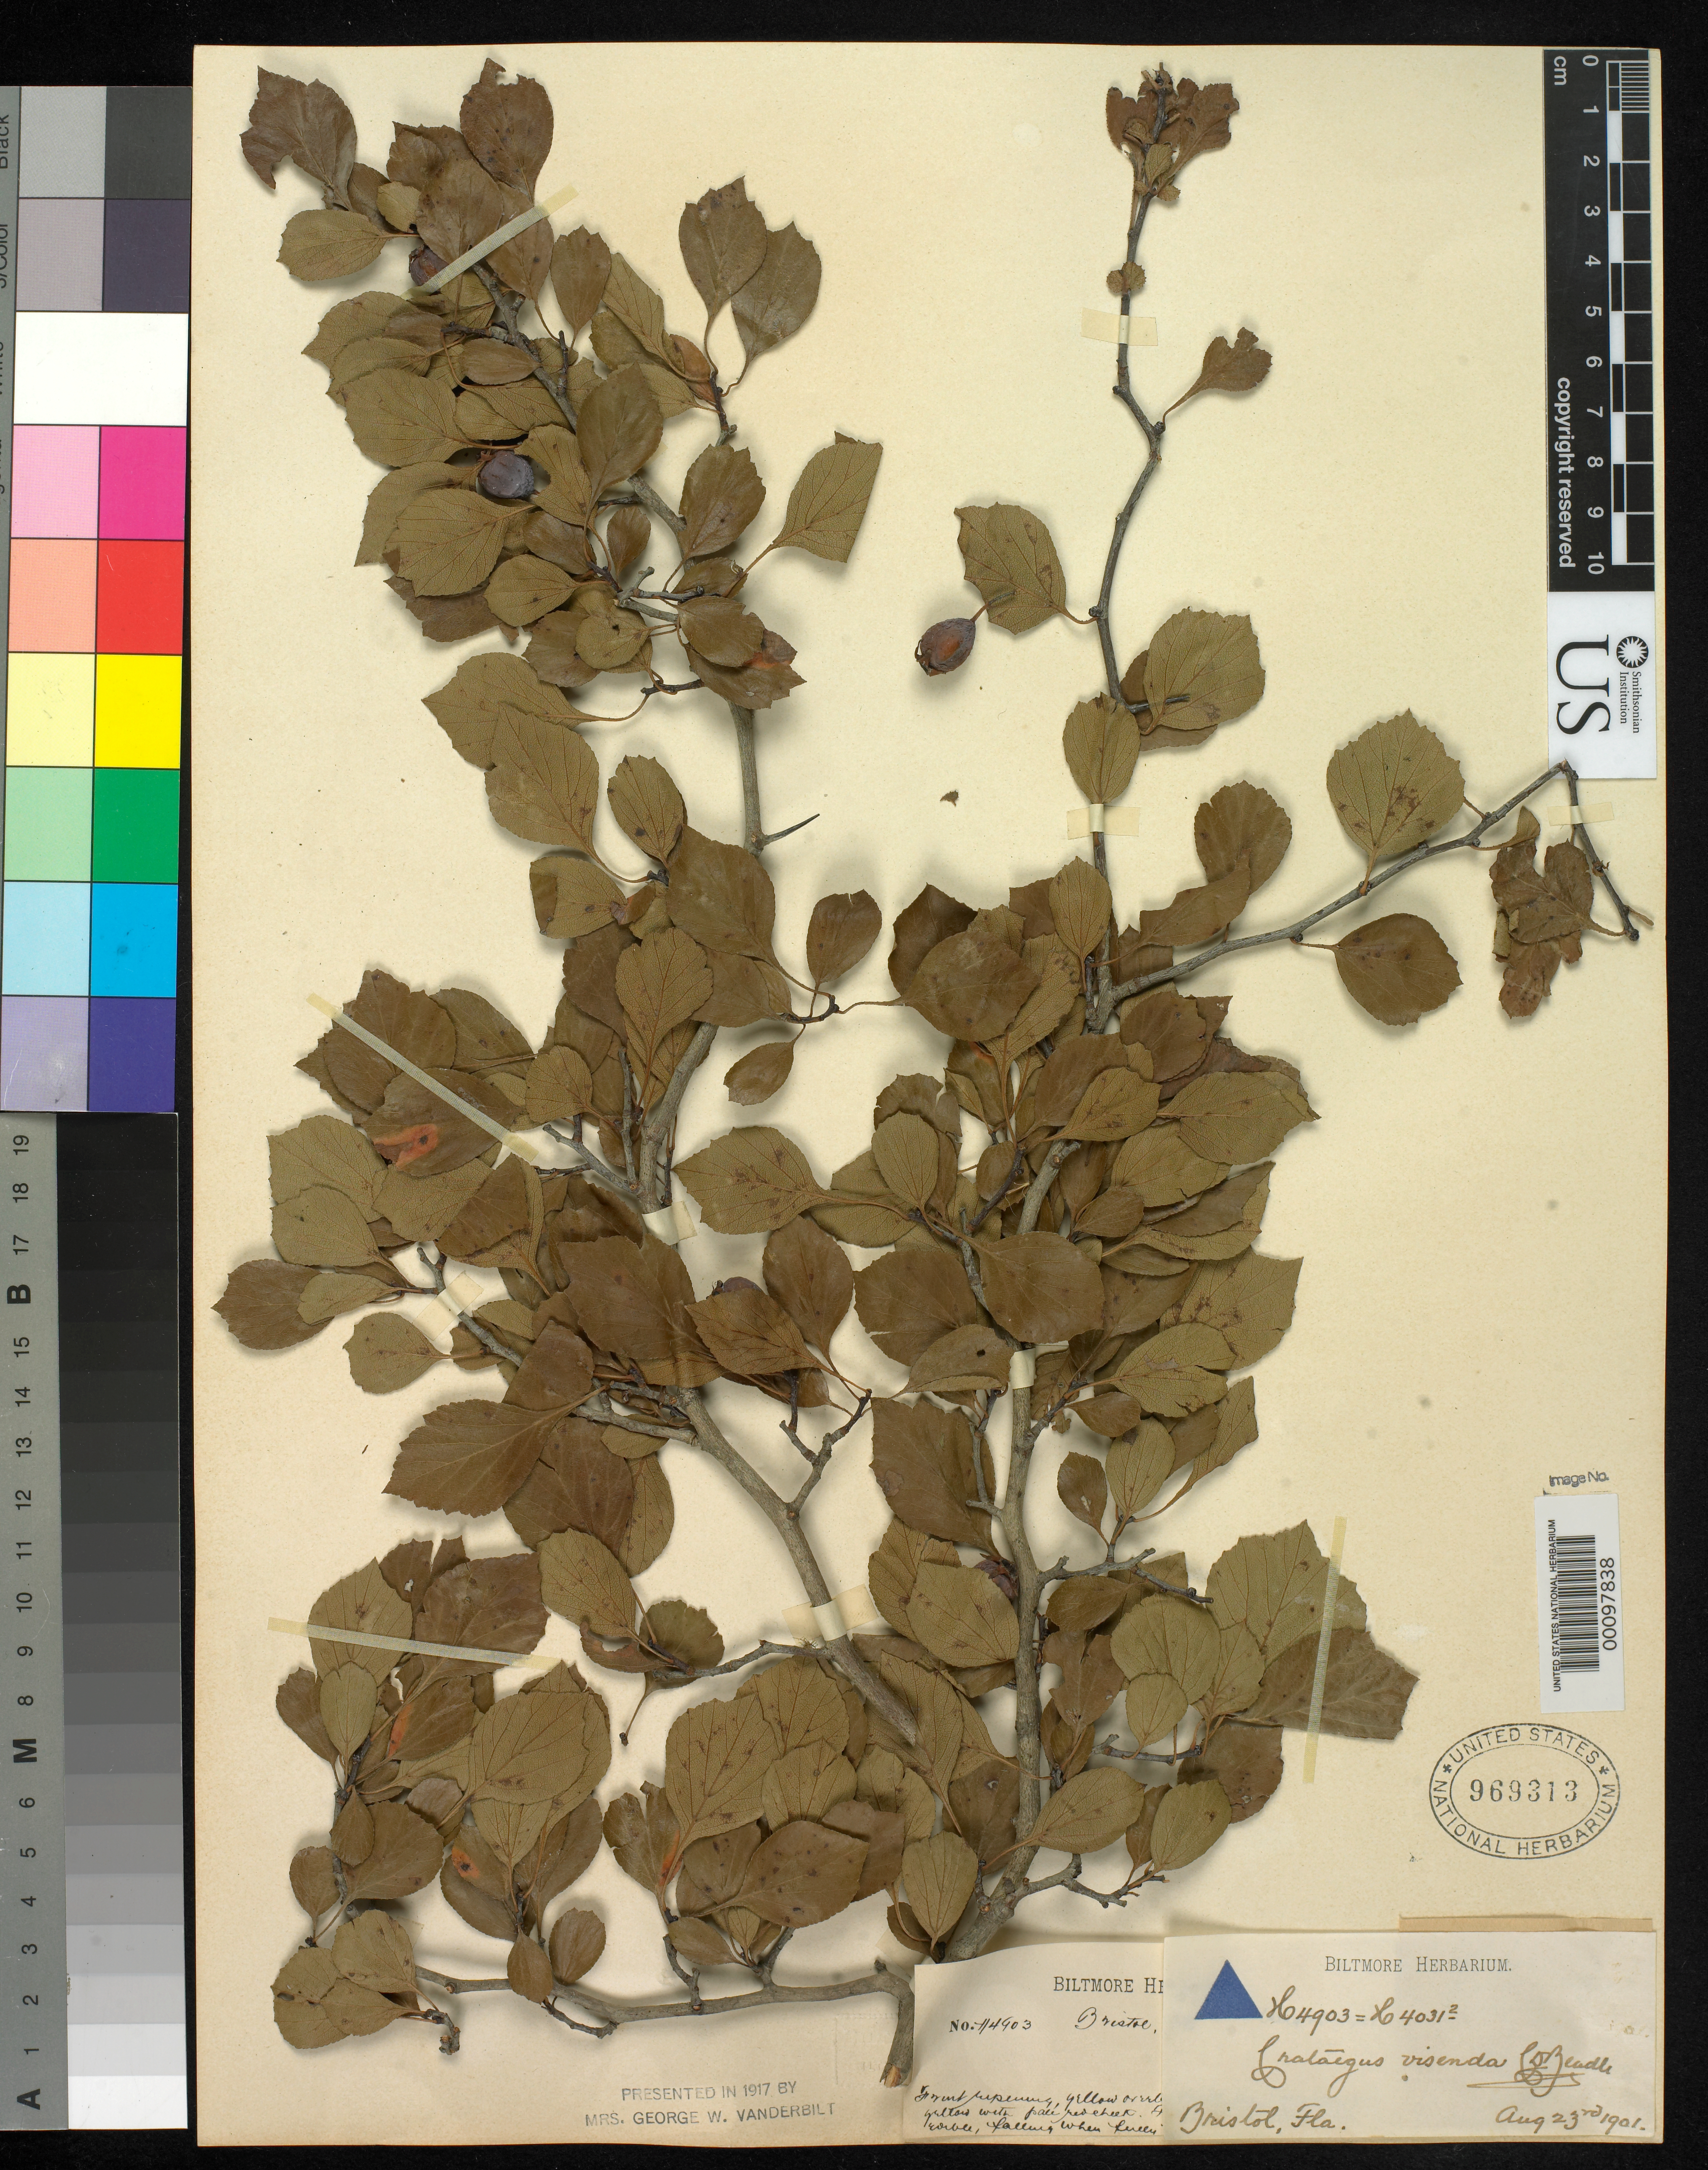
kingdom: Plantae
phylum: Tracheophyta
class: Magnoliopsida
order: Rosales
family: Rosaceae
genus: Crataegus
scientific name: Crataegus visenda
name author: Beadle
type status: Syntype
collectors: ex herb. Biltmore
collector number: H 4903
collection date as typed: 23 Aug 1901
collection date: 1901-08-23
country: United States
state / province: Florida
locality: Bristol.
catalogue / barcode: US 969313